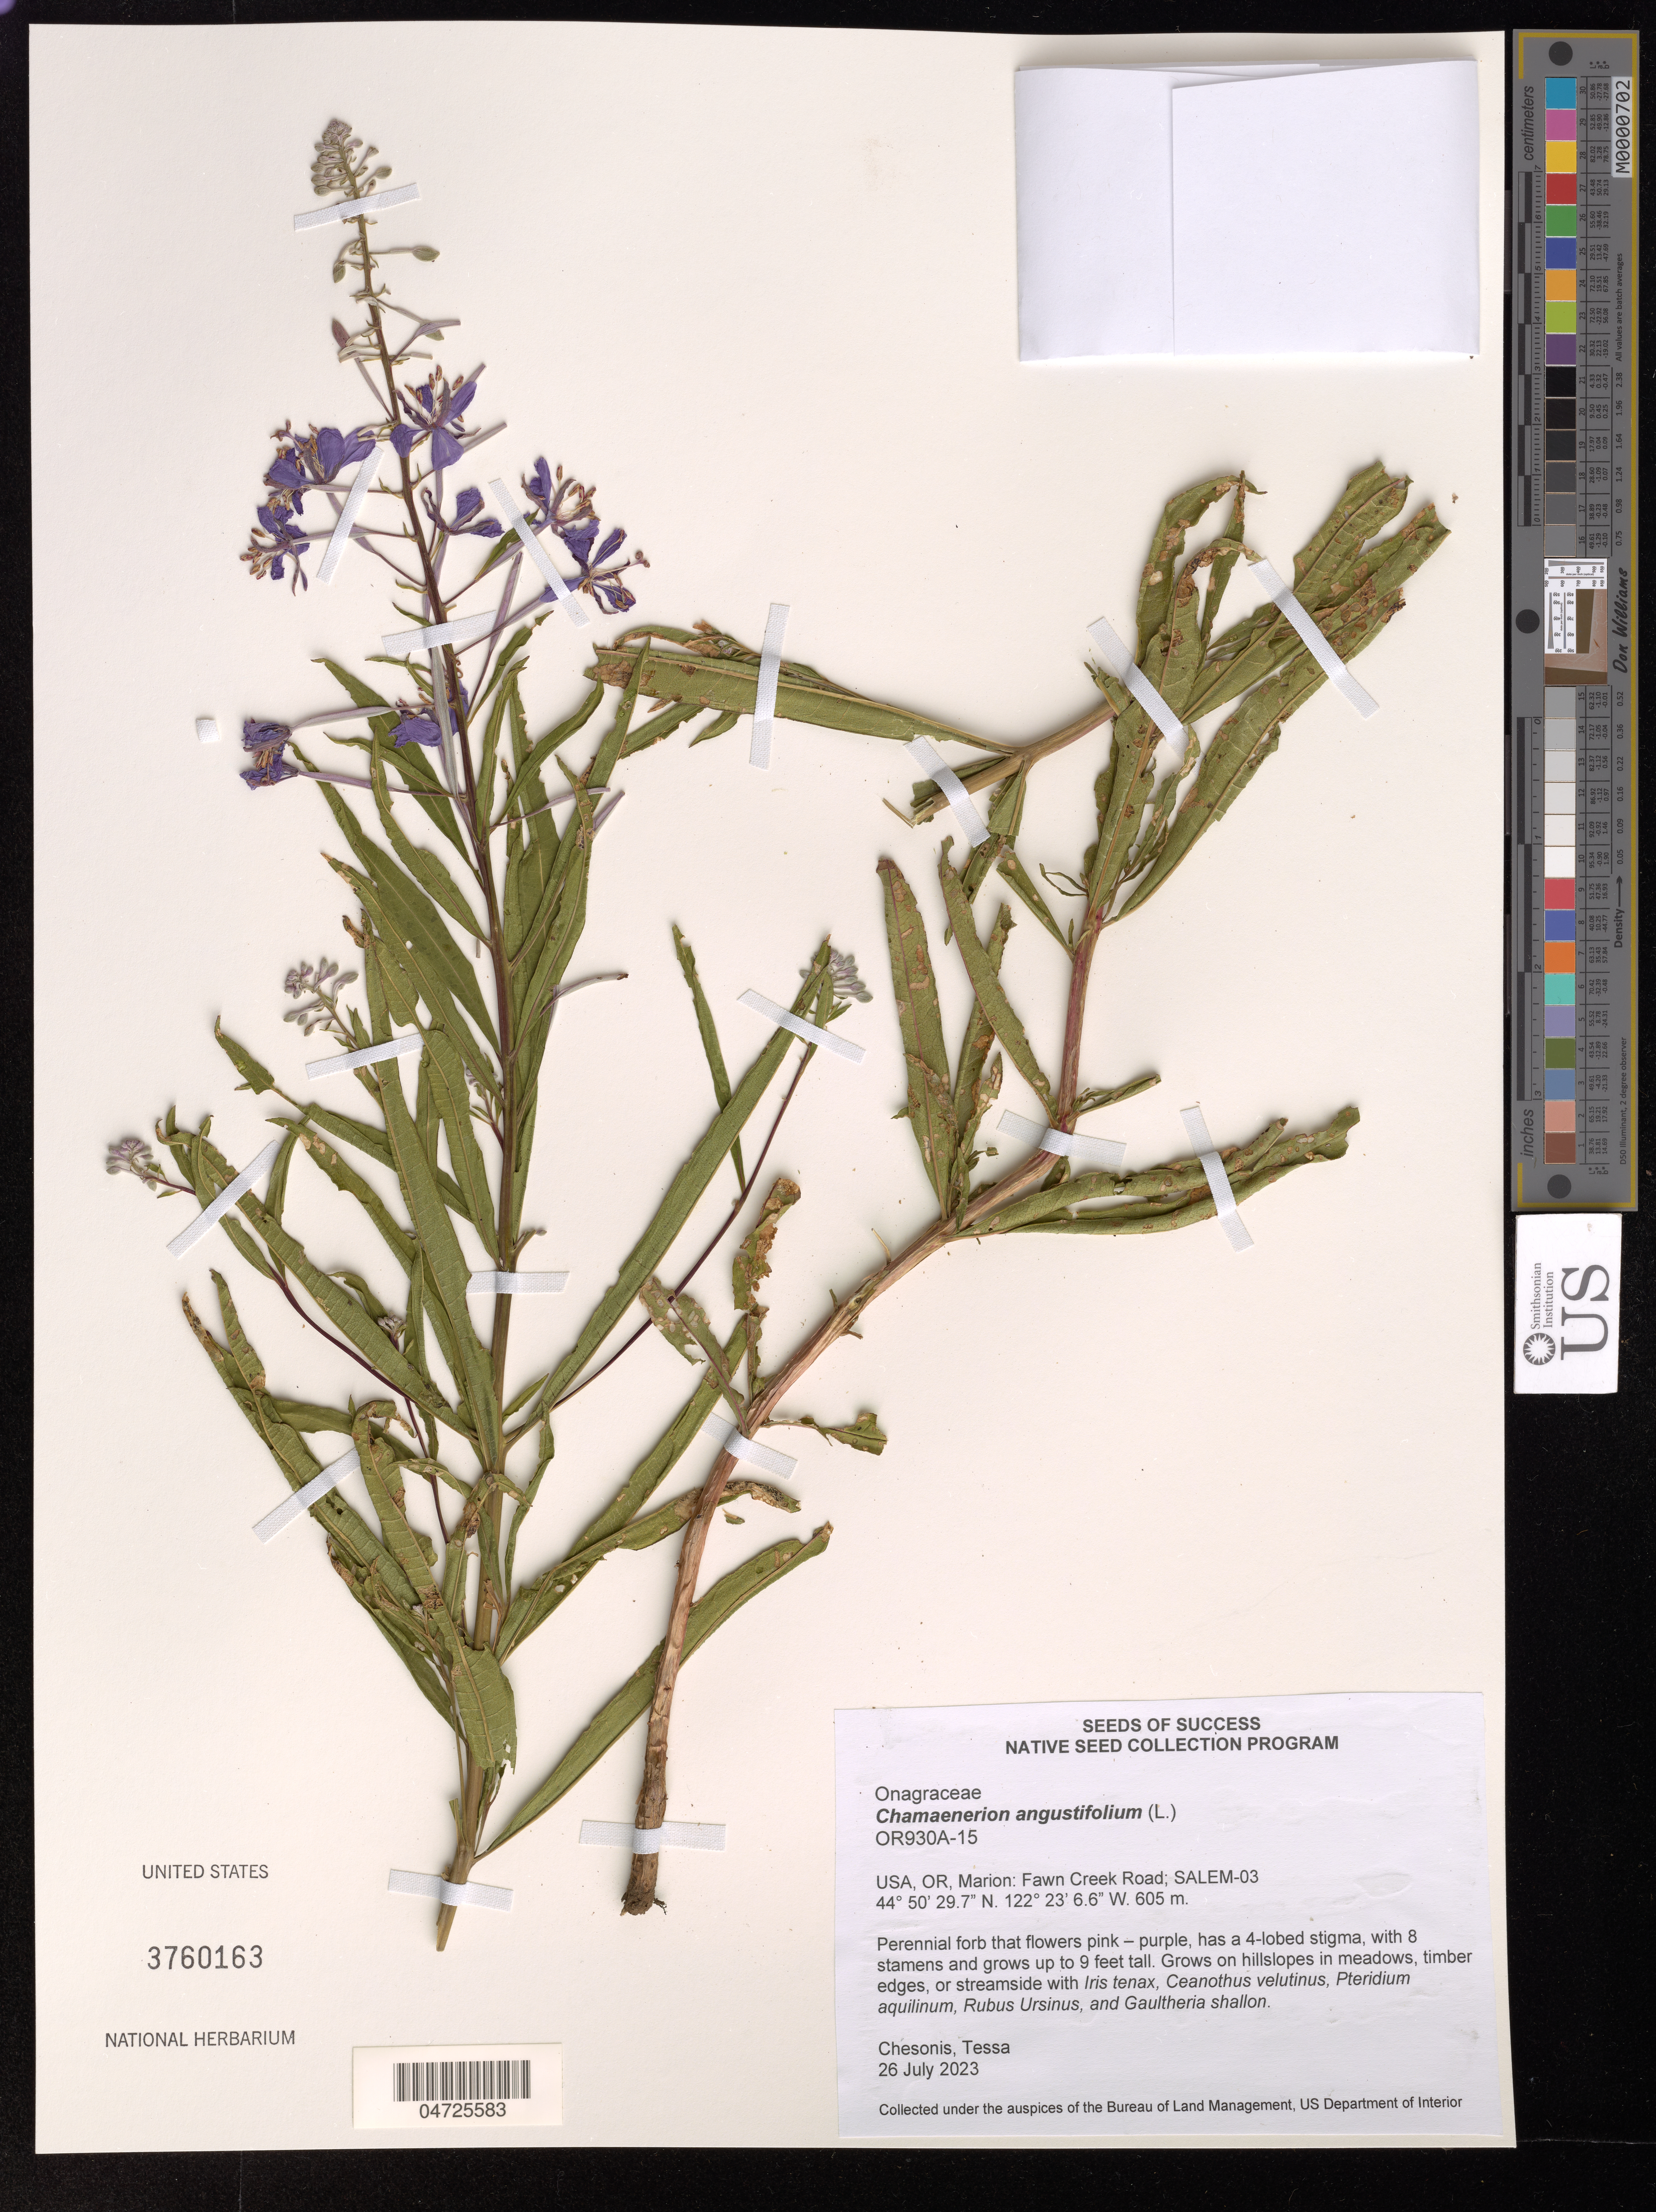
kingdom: Plantae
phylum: Tracheophyta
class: Magnoliopsida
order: Myrtales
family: Onagraceae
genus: Chamaenerion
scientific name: Chamaenerion angustifolium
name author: (L.) Scop.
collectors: T. Chesonis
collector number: OR930A-15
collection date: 2023-07-26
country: United States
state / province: Oregon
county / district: Marion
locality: Marion: Fawn Creek Road; SALEM-03.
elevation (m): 605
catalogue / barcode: US 3760163